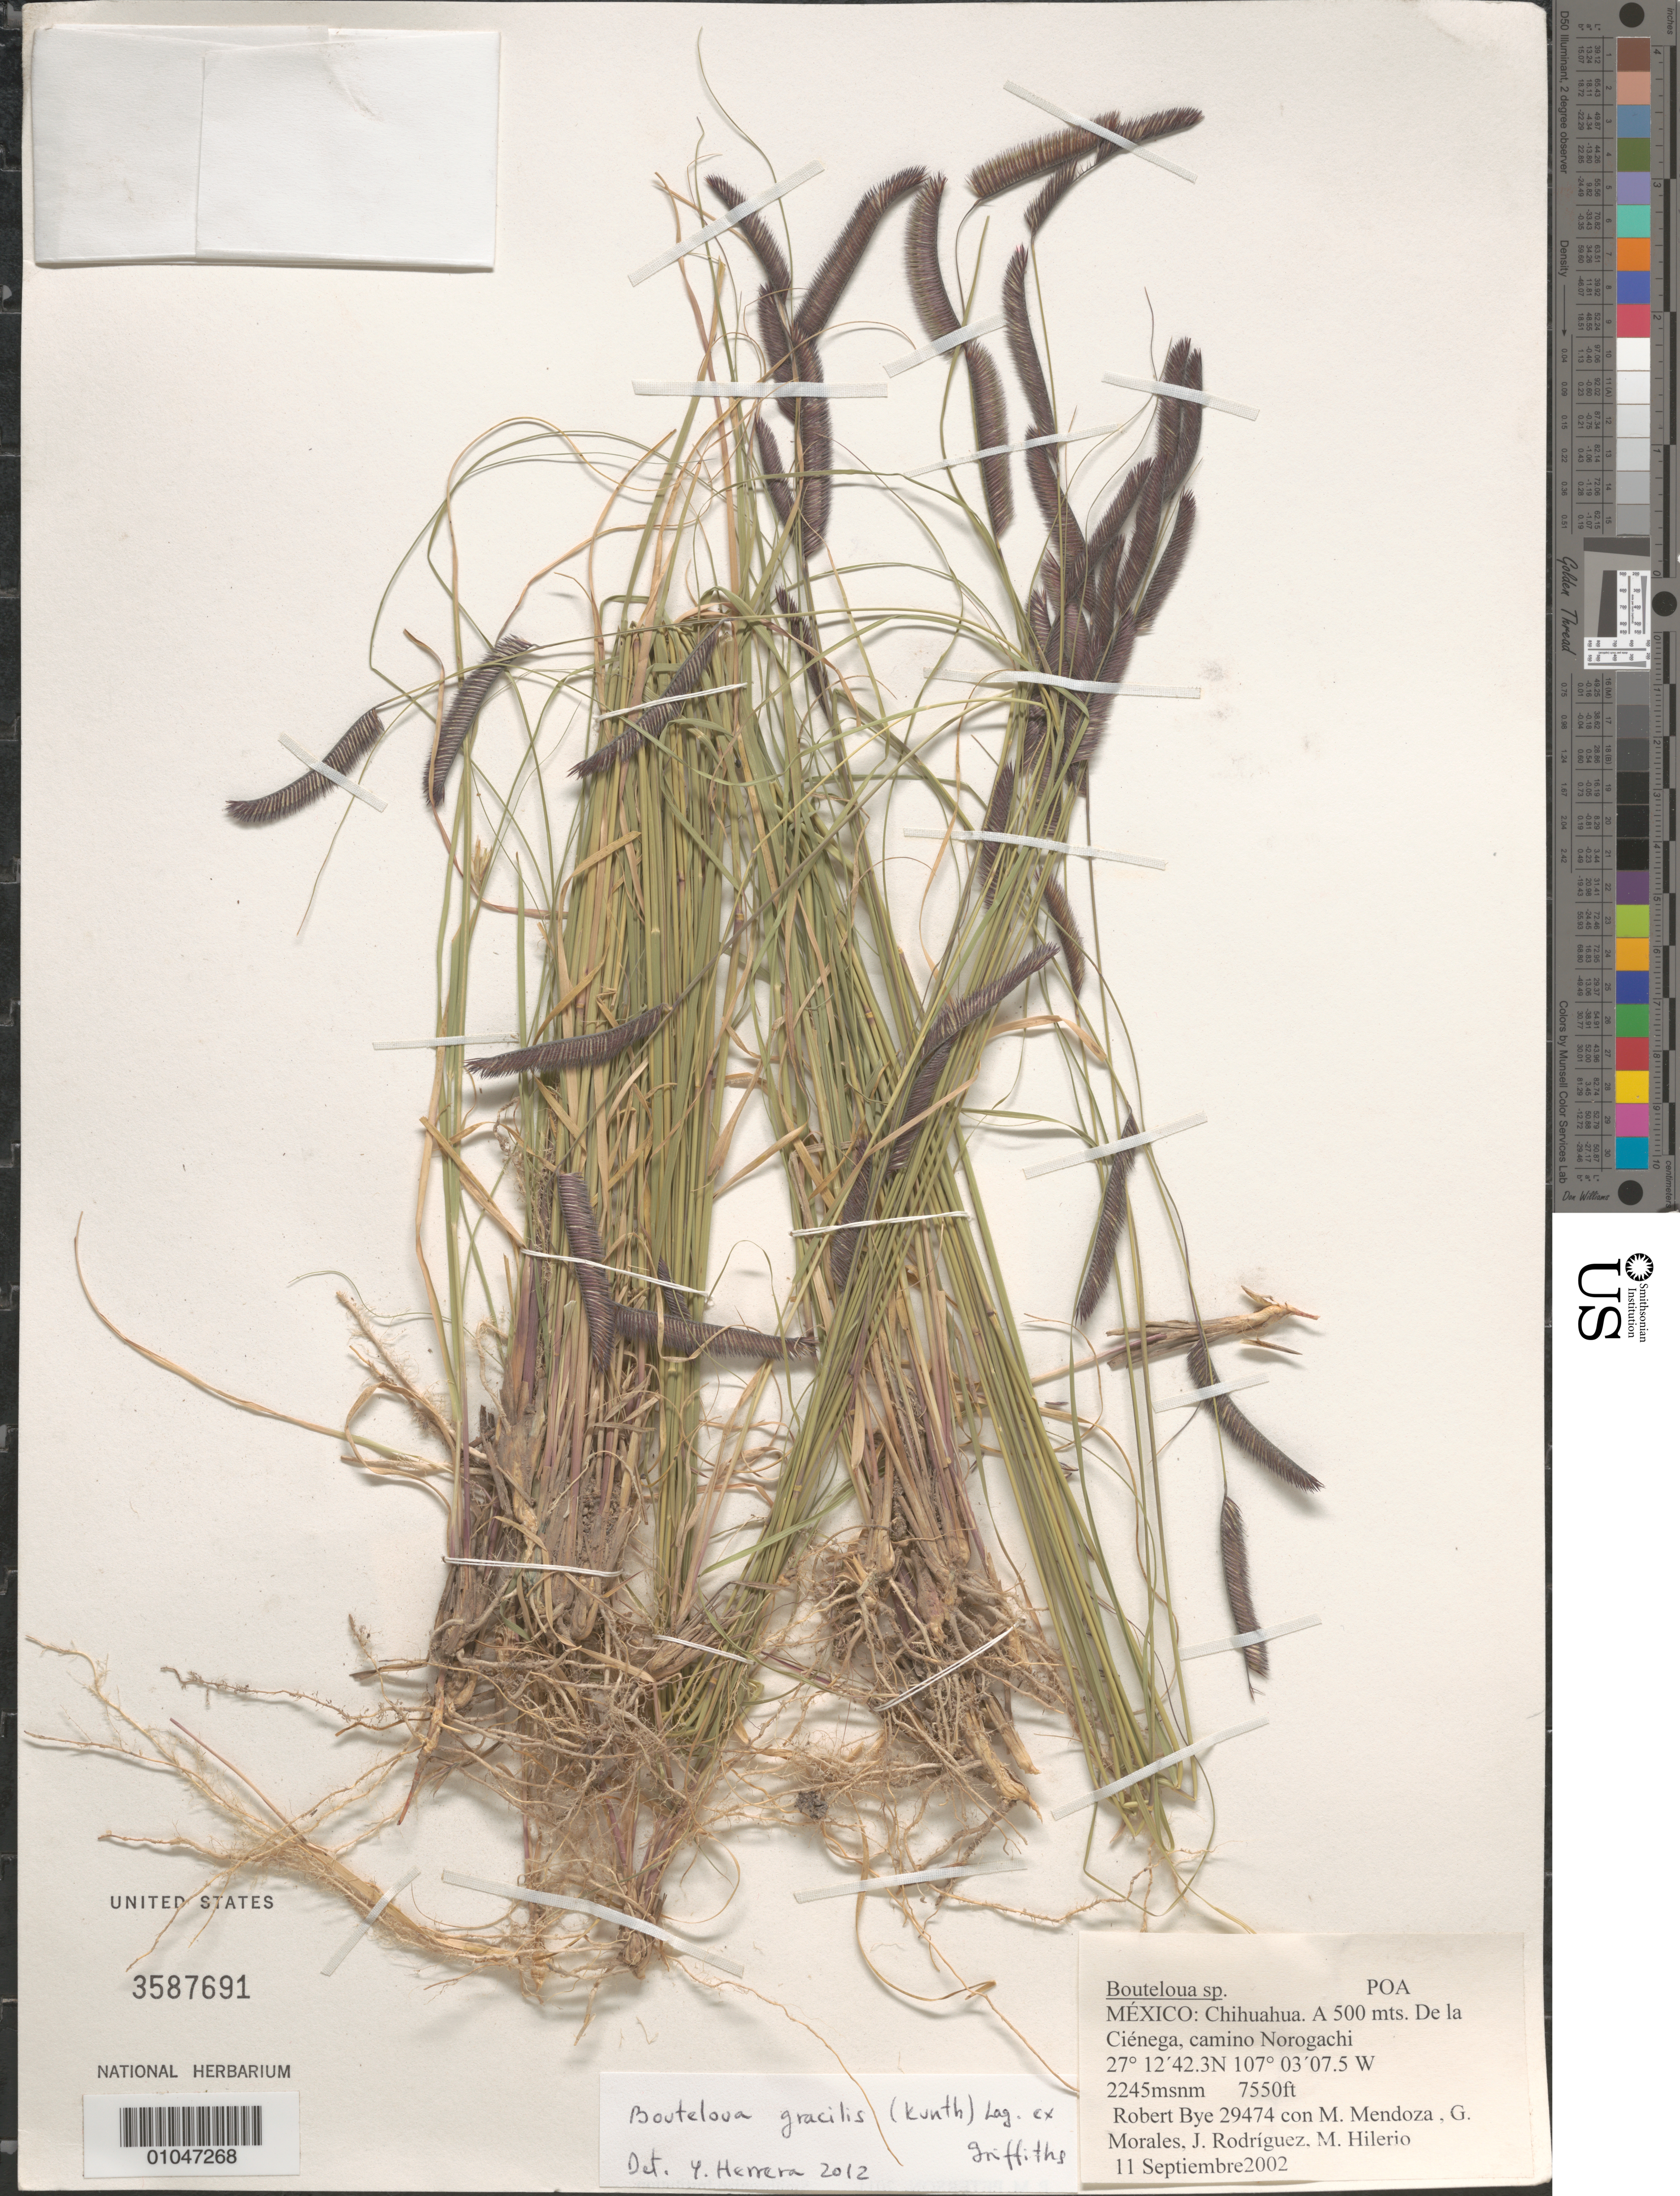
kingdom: Plantae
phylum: Tracheophyta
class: Liliopsida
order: Poales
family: Poaceae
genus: Bouteloua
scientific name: Bouteloua gracilis Vasey nom. rej.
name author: Vasey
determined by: Herrera Arrieta, Y., (CIIDIR), Instituto Politecnico Nacional (MEXICO)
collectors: R. A. Bye, M. Mendoza Garcia, G. Morales, J. Rodríguez & M. Hilerio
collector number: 29474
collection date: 2002-09-11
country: Mexico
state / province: Chihuahua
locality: a 500 mts. de la Cienega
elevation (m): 2301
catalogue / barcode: US 3587691